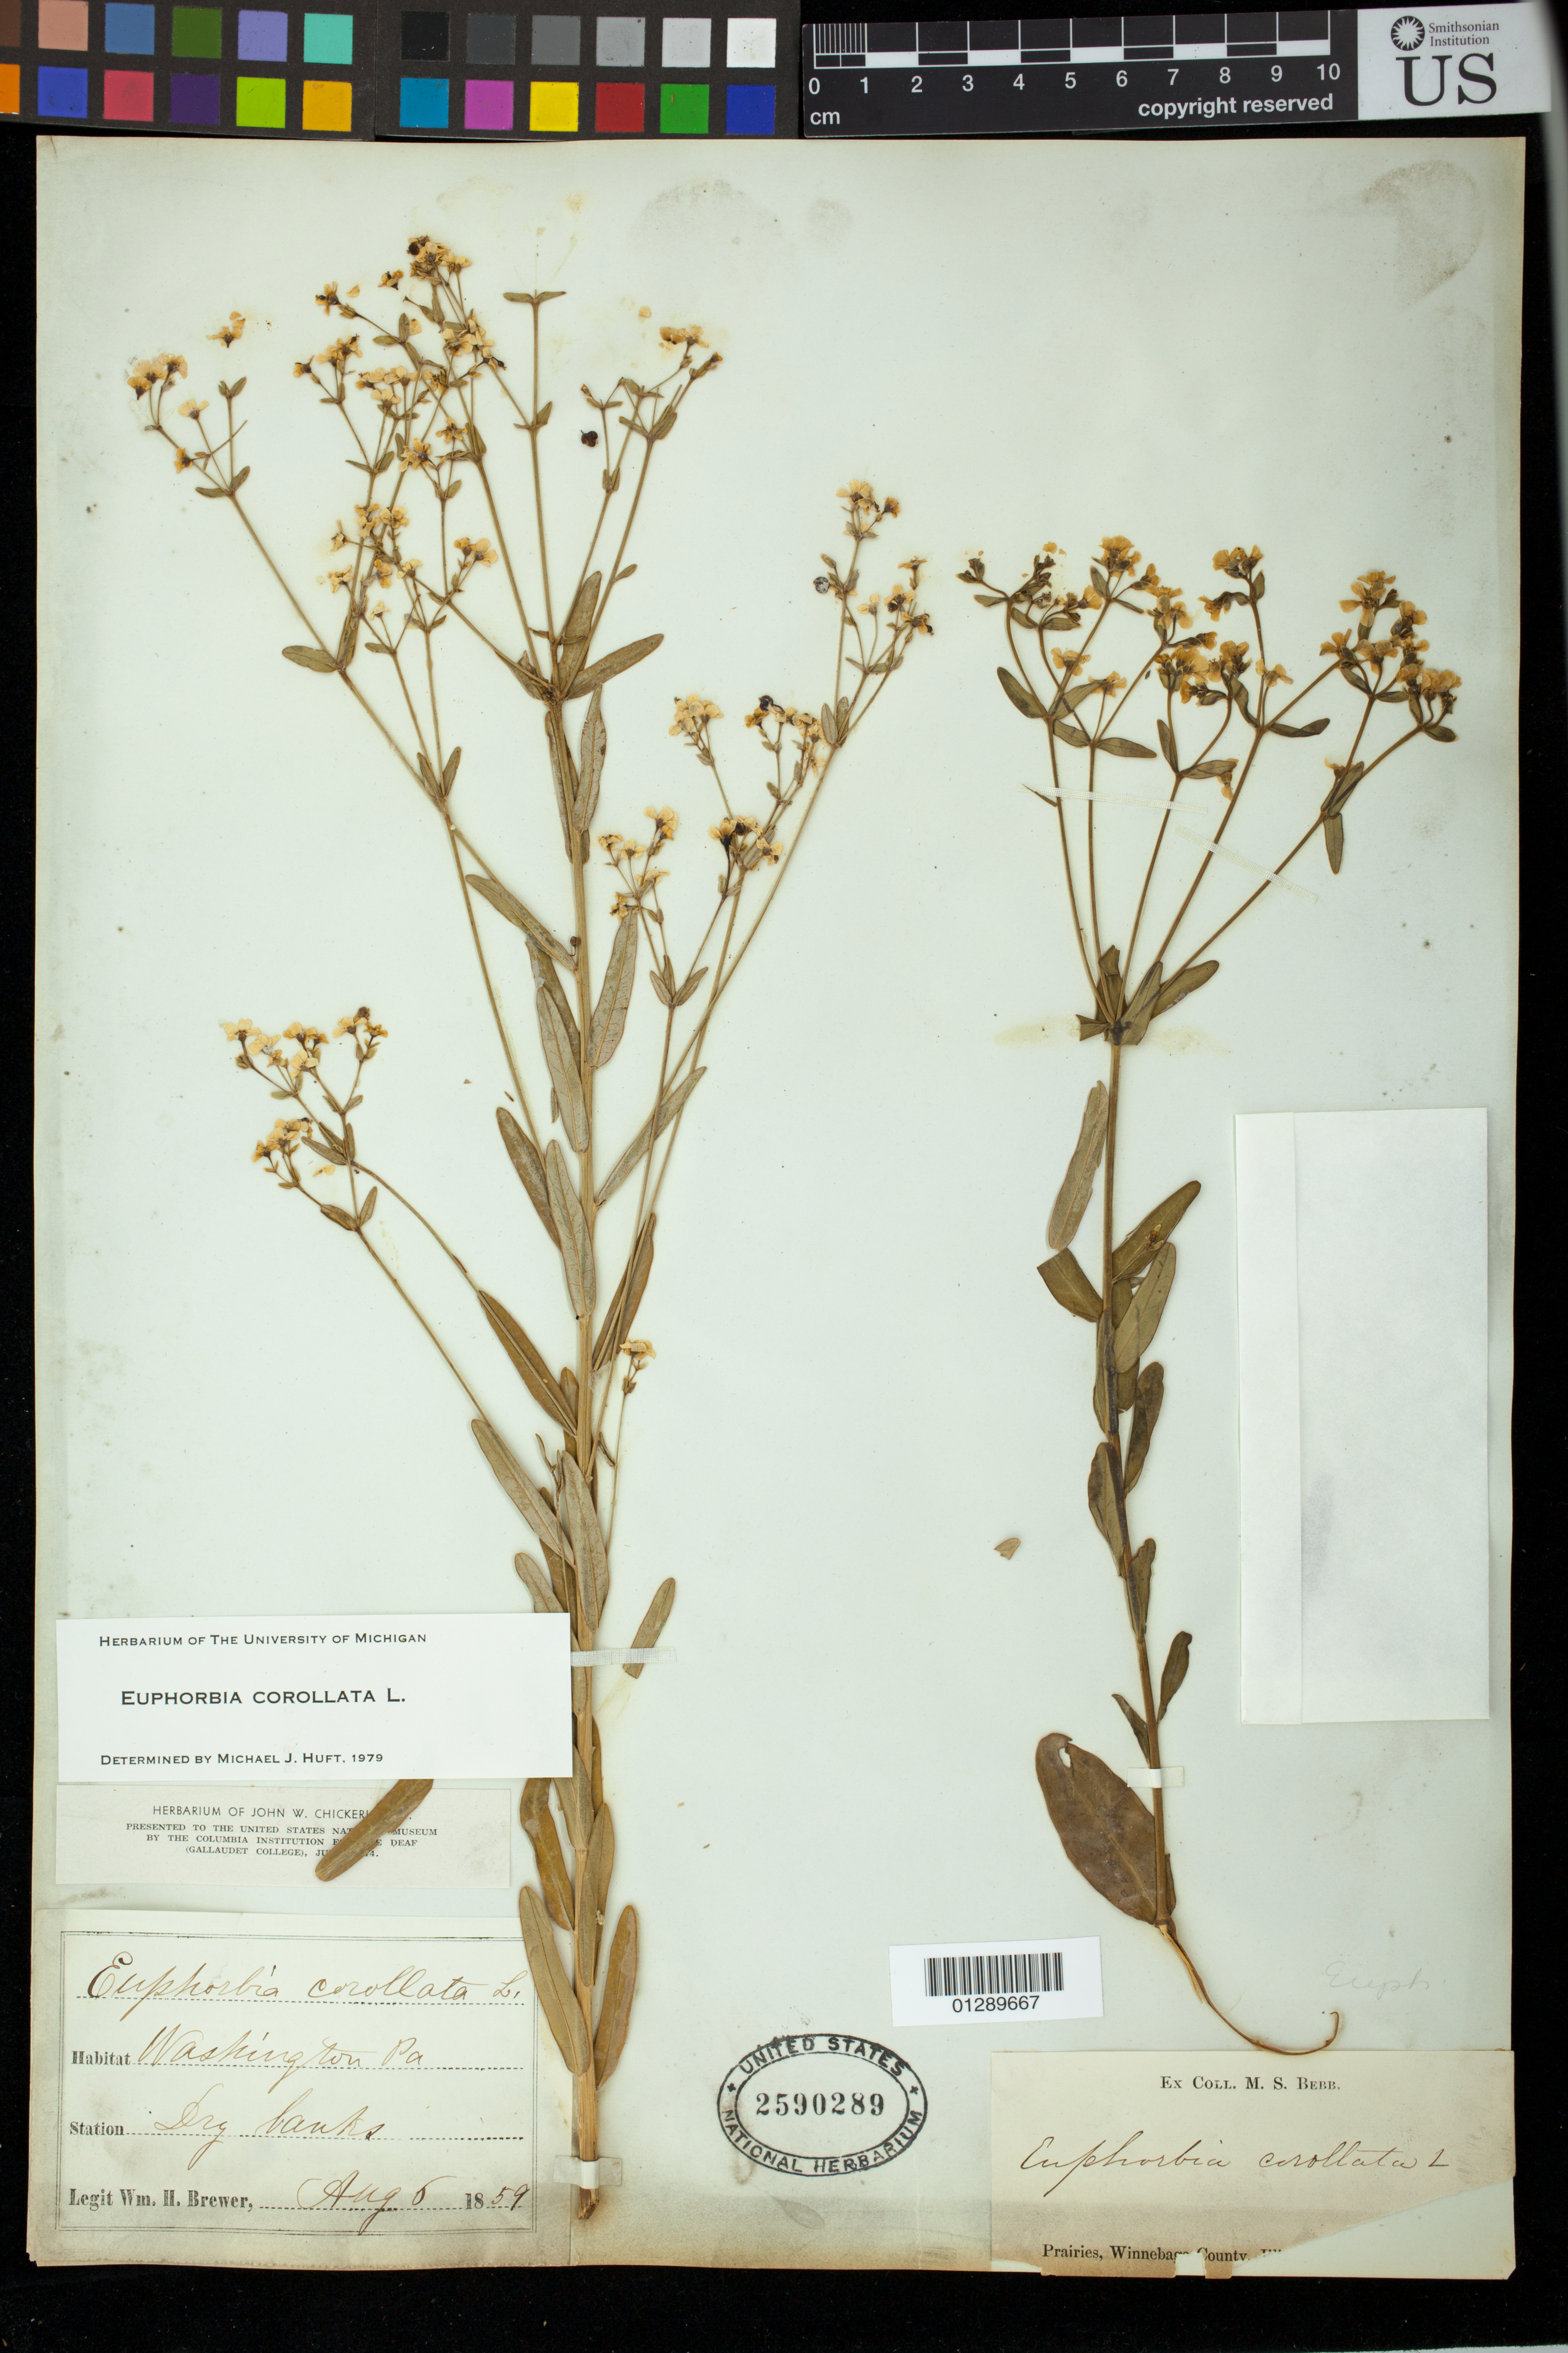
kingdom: Plantae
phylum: Tracheophyta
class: Magnoliopsida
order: Malpighiales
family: Euphorbiaceae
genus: Euphorbia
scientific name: Euphorbia corollata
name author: L.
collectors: W. H. Brewer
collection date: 1859-08-06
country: United States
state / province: Pennsylvania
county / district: Washington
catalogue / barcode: US 2590289